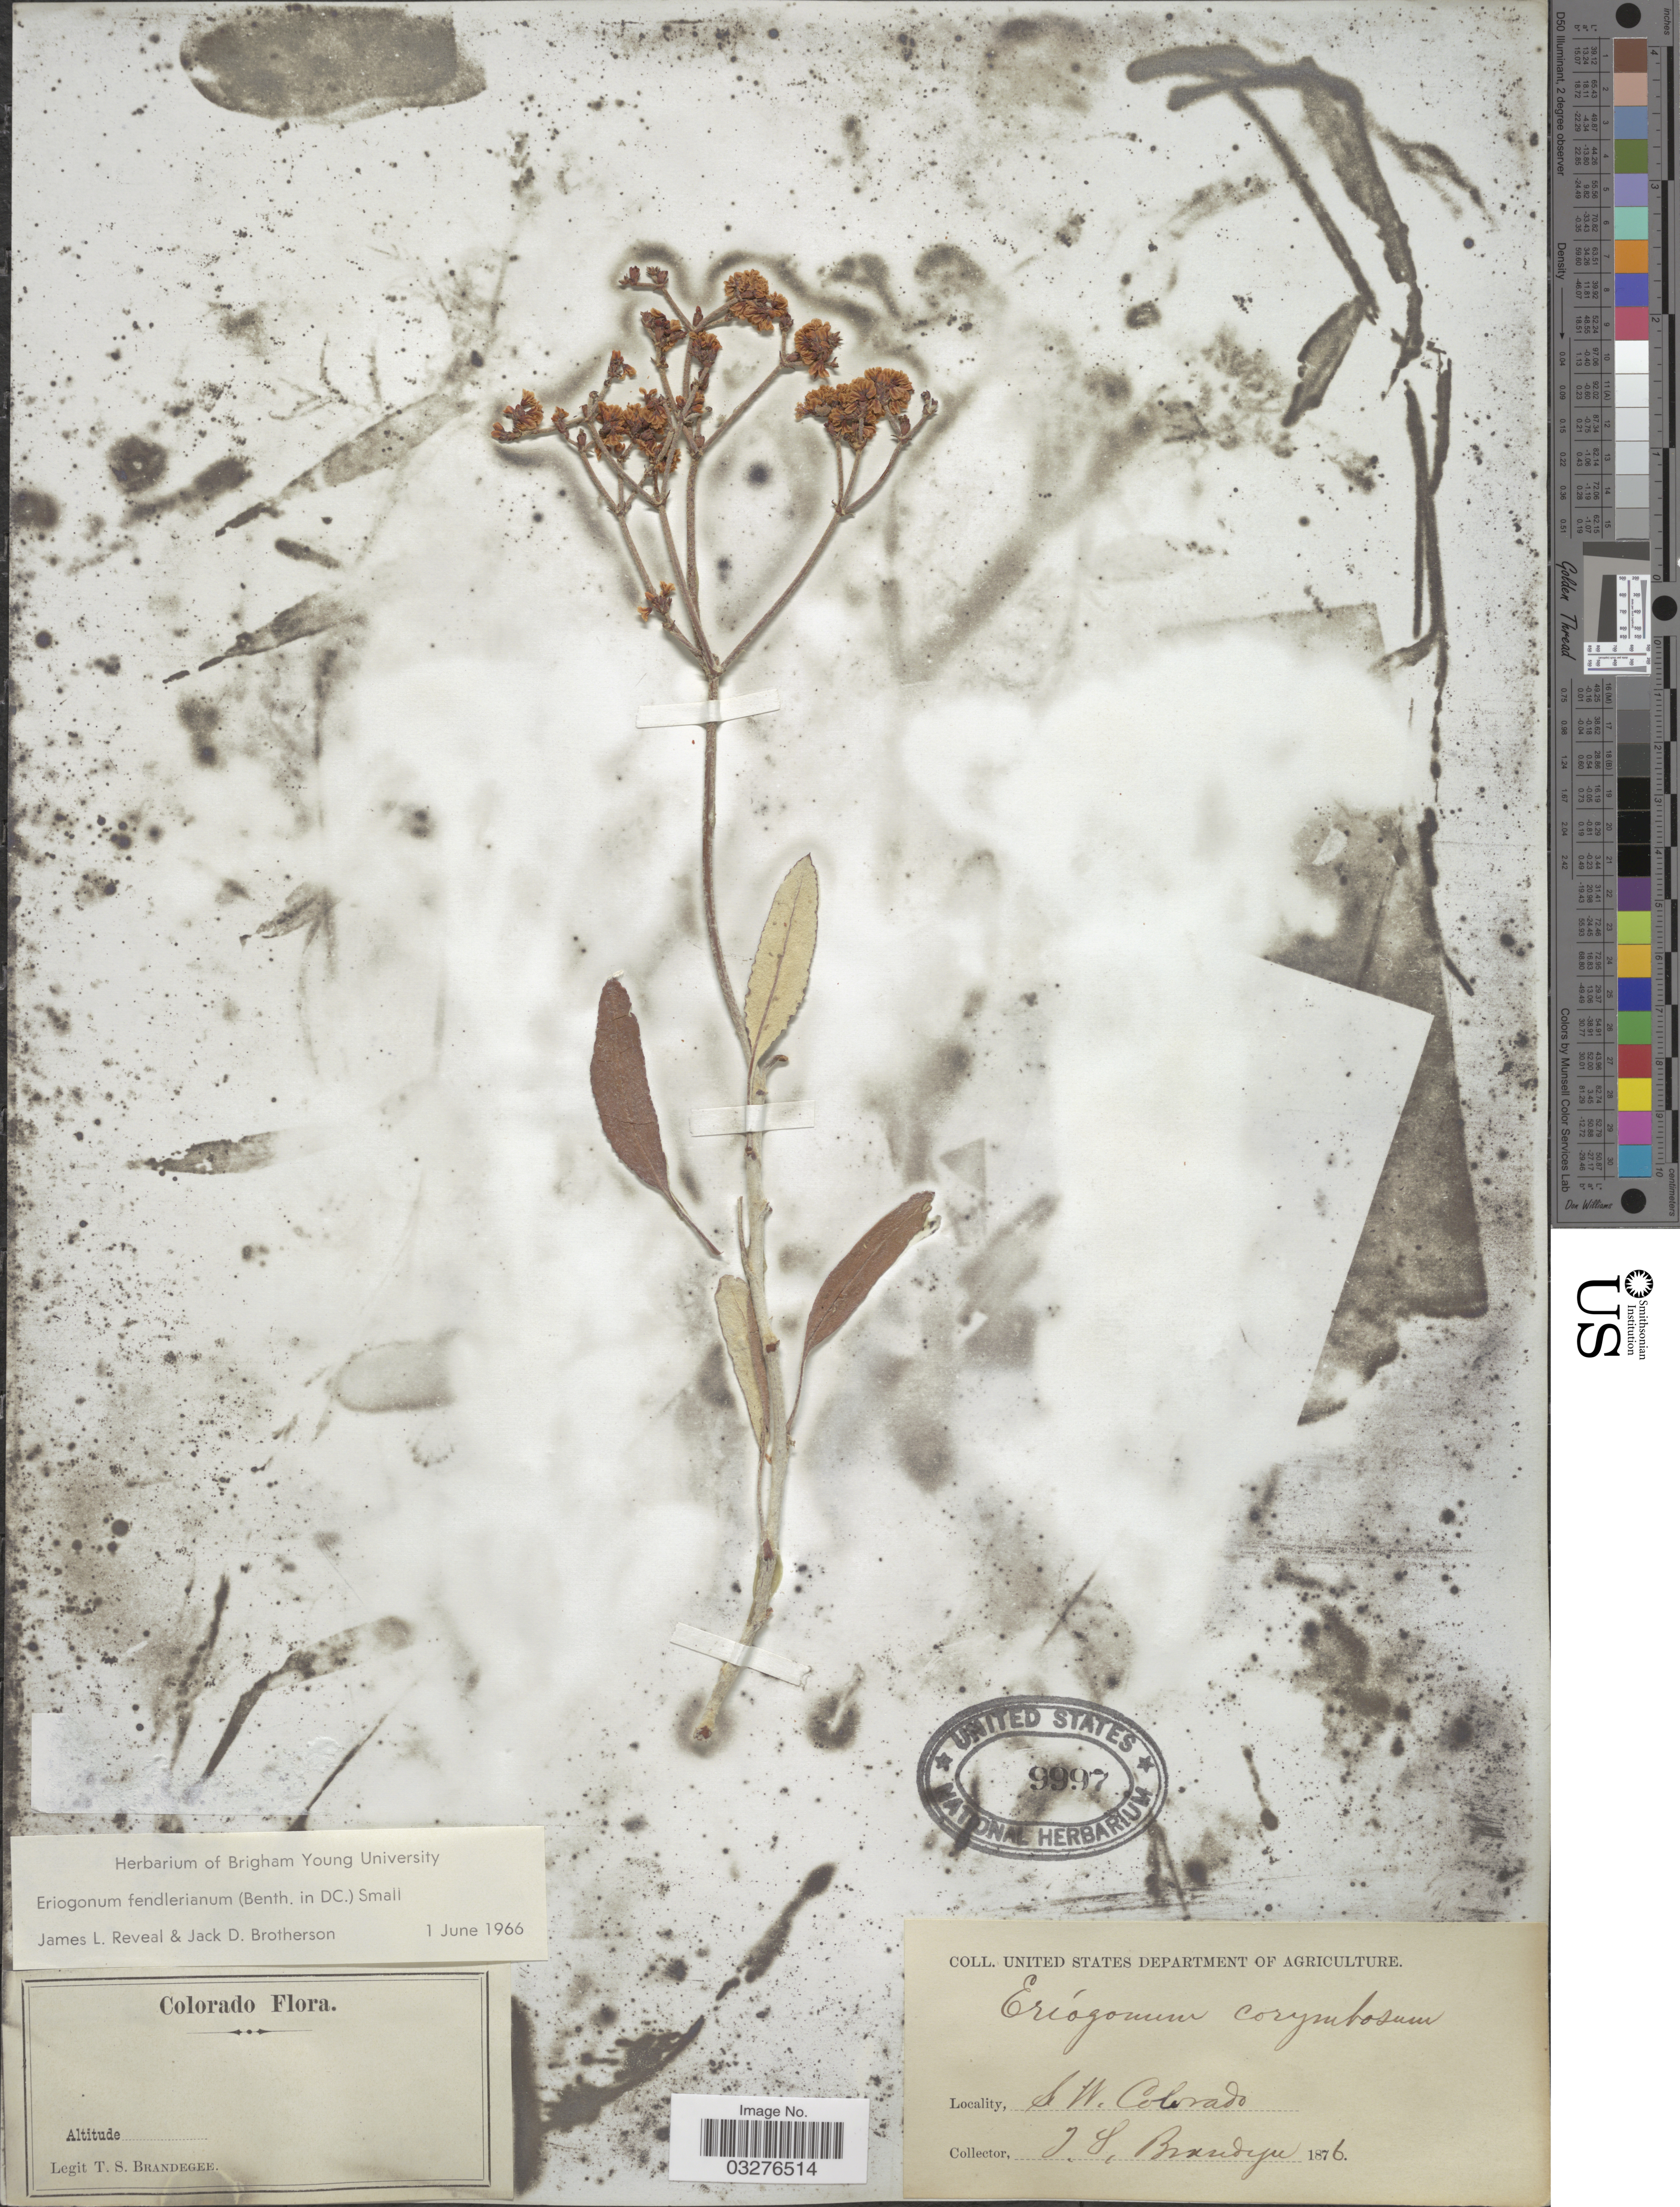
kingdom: Plantae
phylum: Tracheophyta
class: Magnoliopsida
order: Caryophyllales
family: Polygonaceae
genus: Eriogonum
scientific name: Eriogonum fendlerianum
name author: (Benth.) Small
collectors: T. S. Brandegee (herbarium)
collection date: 1876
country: United States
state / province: Colorado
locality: S.W. Colorado.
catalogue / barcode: US 9997